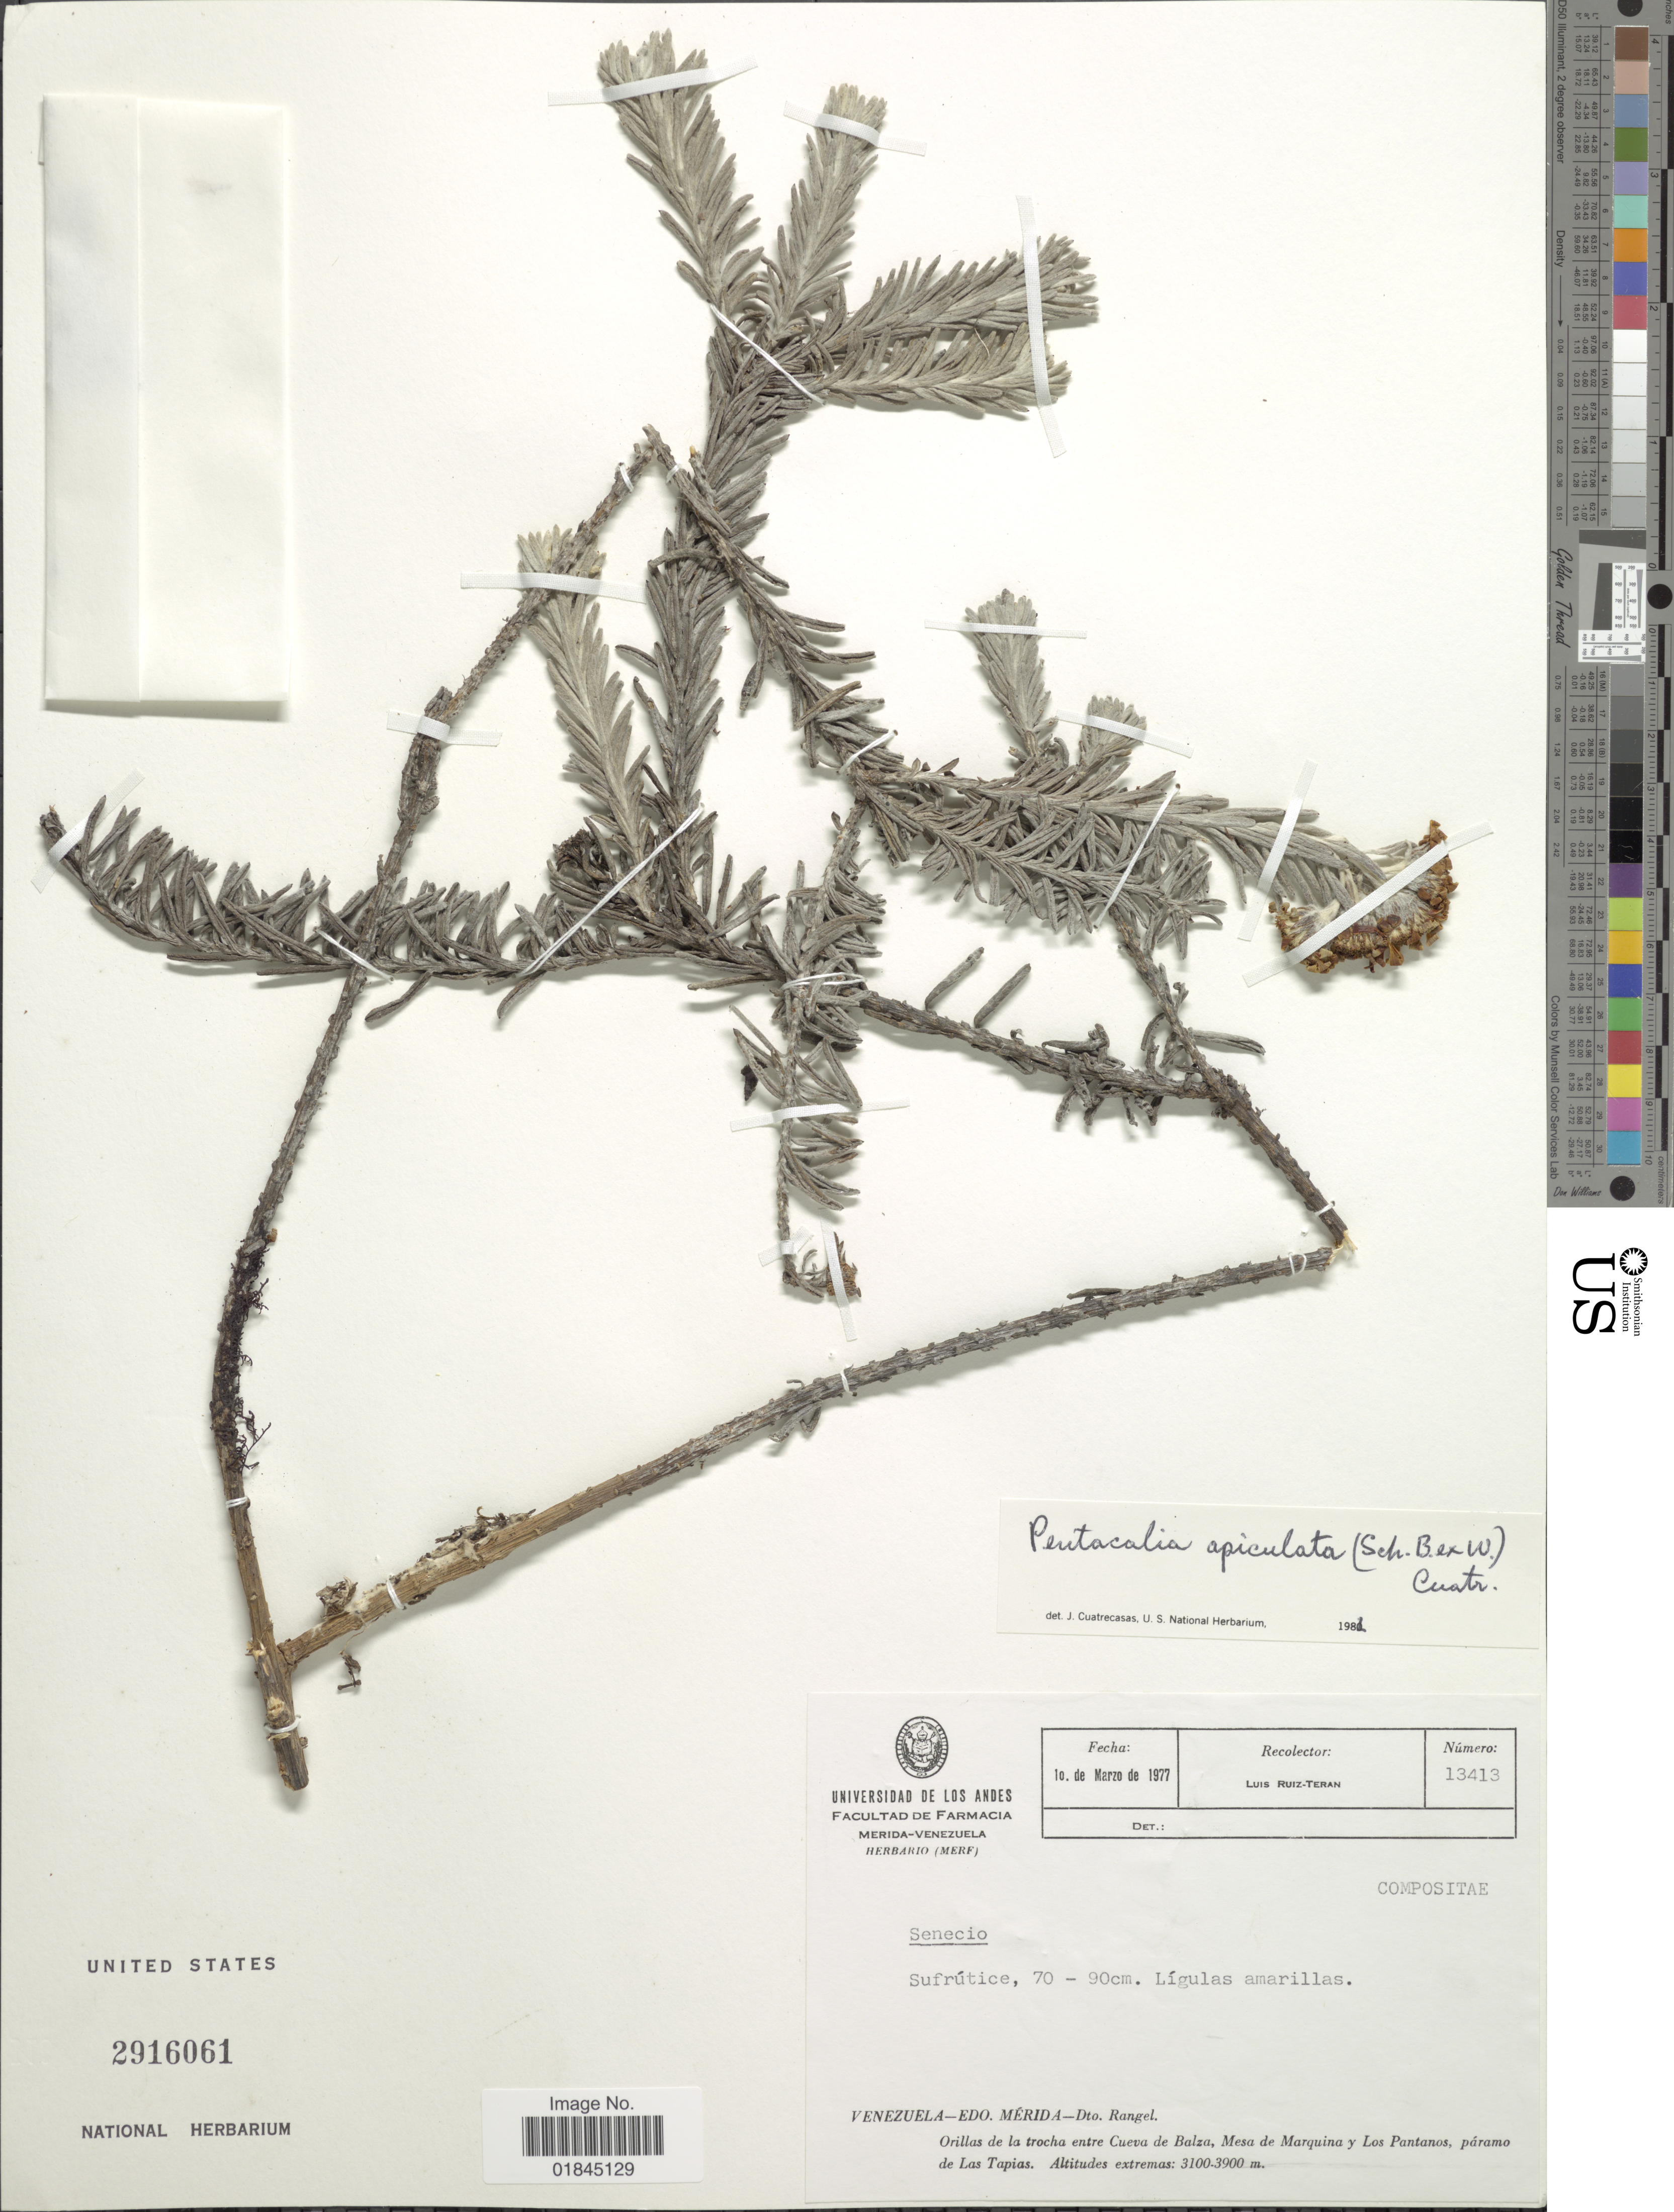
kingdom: Plantae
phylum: Tracheophyta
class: Magnoliopsida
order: Asterales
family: Asteraceae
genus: Pentacalia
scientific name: Pentacalia apiculata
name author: (Sch. Bip. ex Wedd.) Cuatrec.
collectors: L. E. Ruíz-Terán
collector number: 13413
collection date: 1977-03-10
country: Venezuela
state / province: Mérida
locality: Venezuela - Edo. Mérida - Dto. Rangel. Orillas de la trocha entre Cueva de Balza, Mesa de Marquina y Los Pantanos, páramo de Las Tapias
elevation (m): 3100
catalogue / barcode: US 2916061